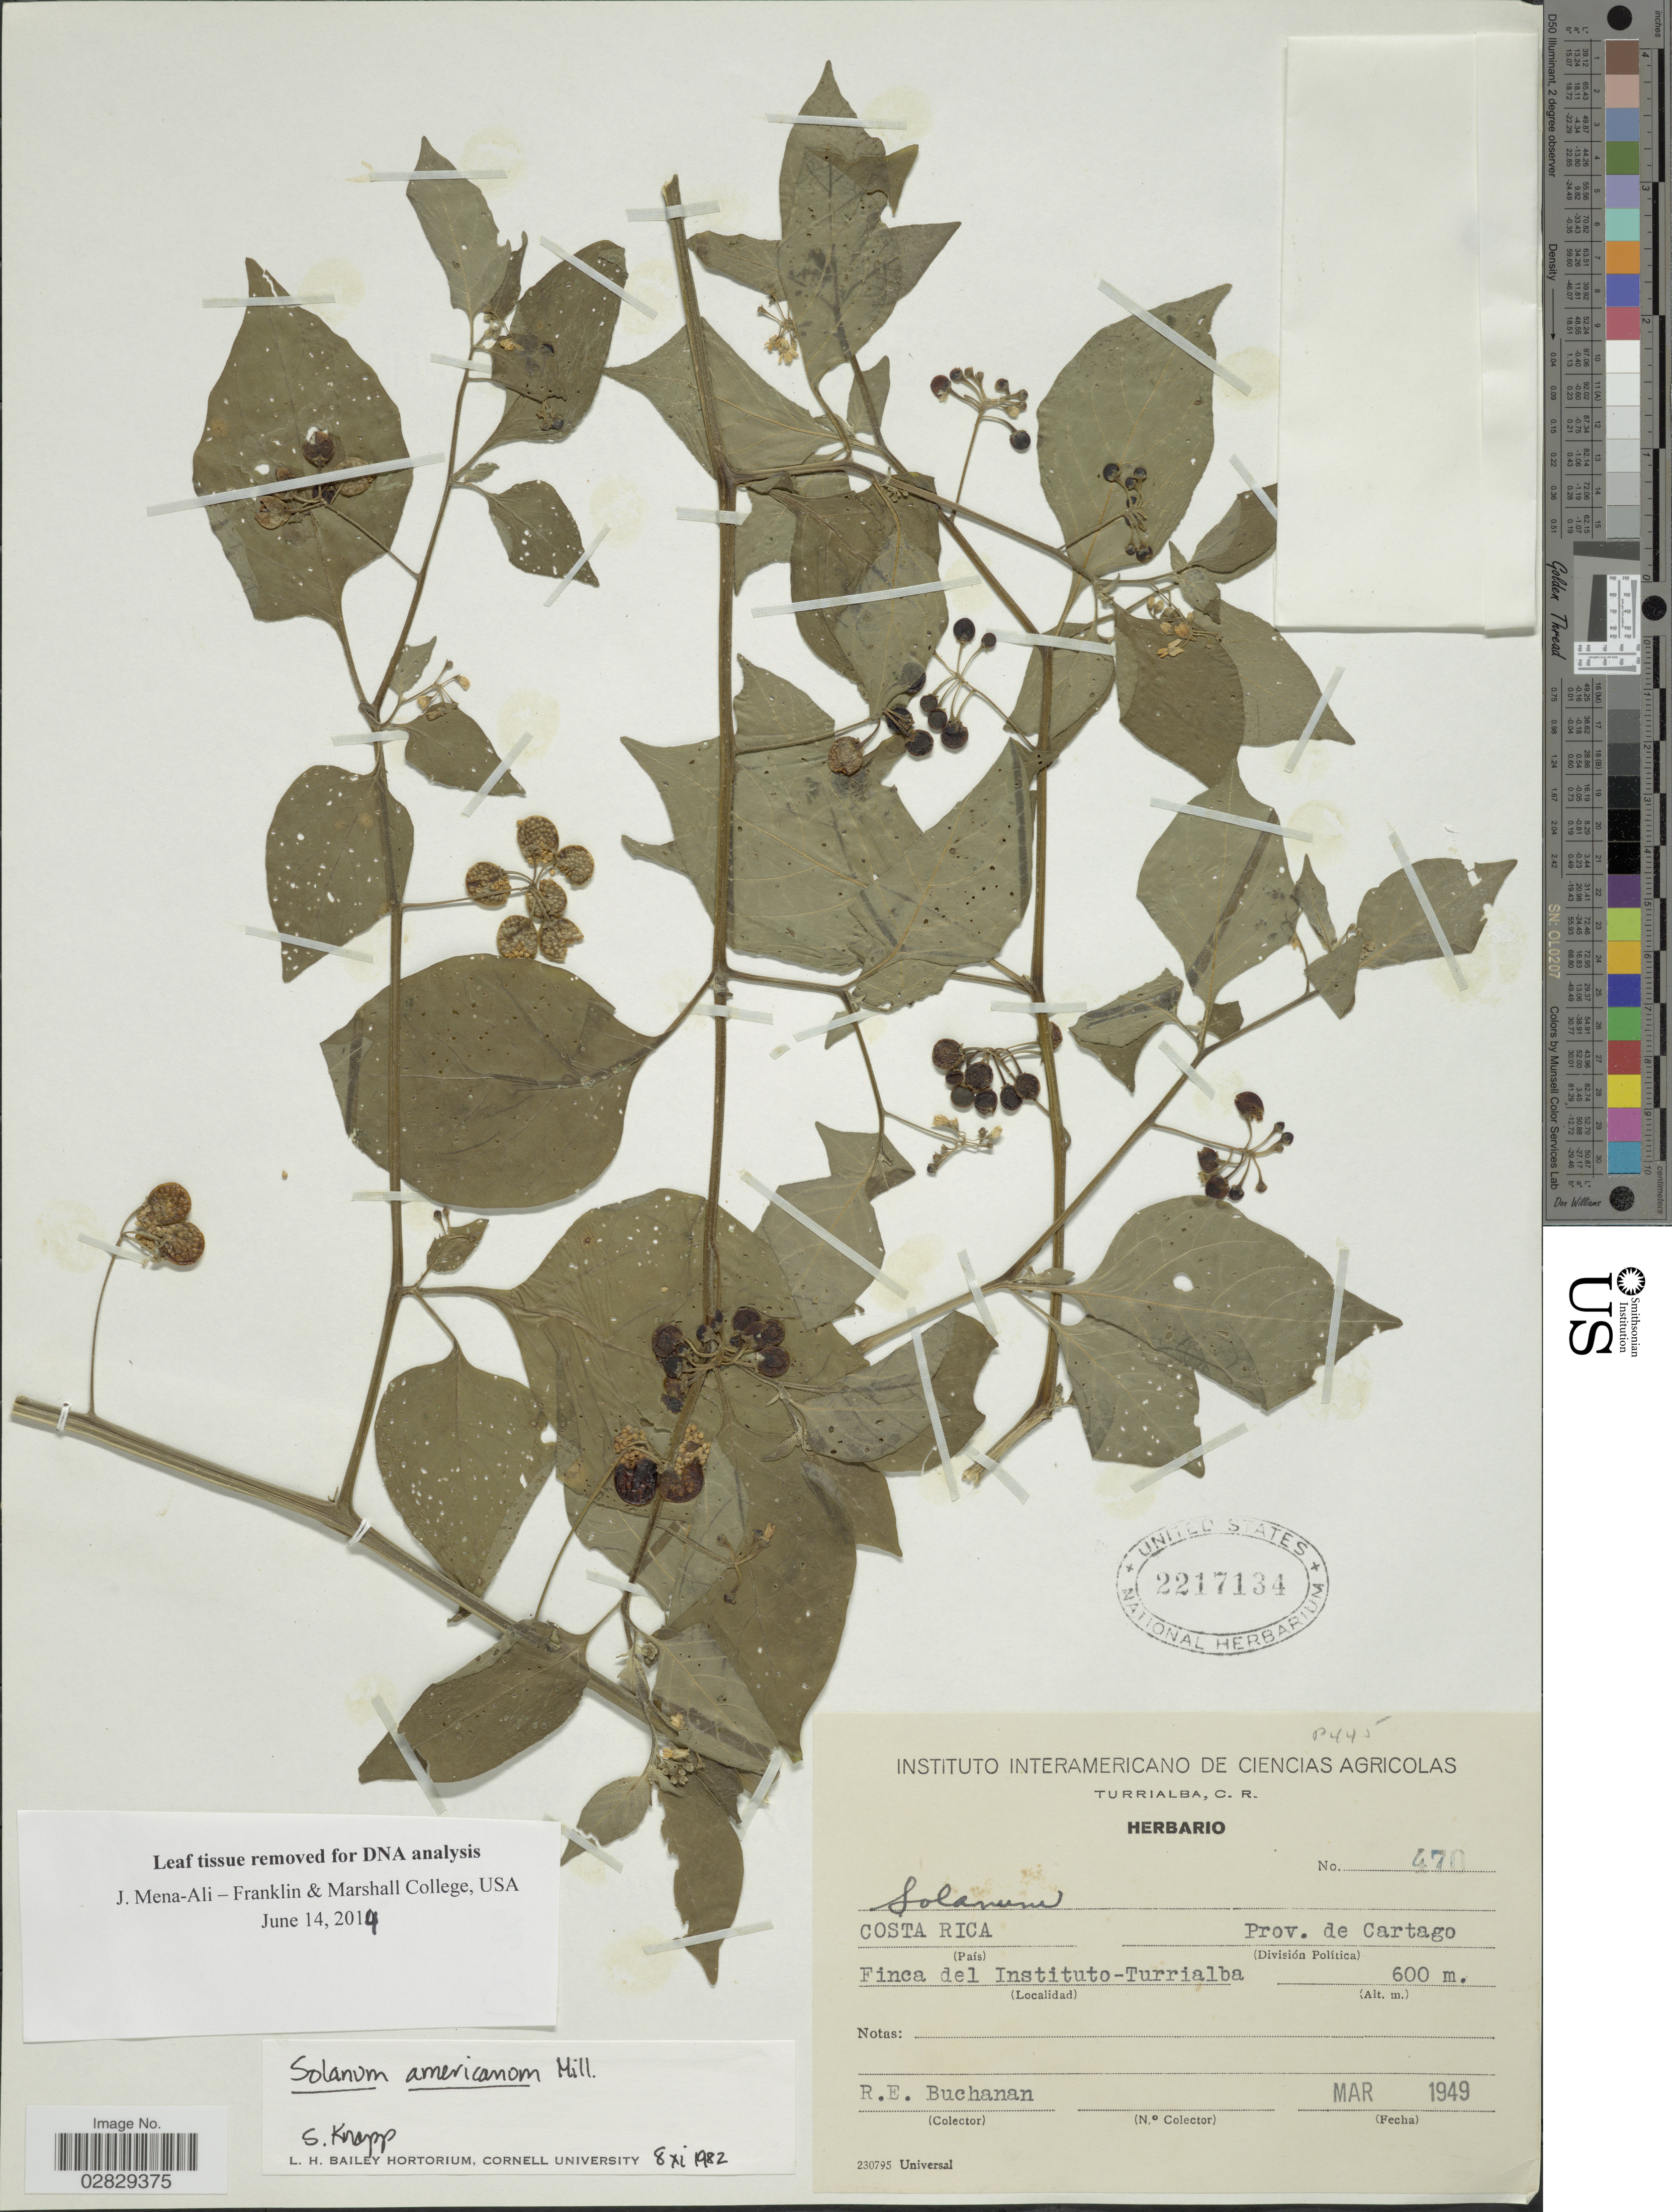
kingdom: Plantae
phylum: Tracheophyta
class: Magnoliopsida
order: Solanales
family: Solanaceae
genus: Solanum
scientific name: Solanum americanum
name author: Mill.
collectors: R. Buchanan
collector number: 470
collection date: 1949-03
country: Costa Rica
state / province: Cartago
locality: Finca del Instituto-Turrialba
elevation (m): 600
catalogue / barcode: US 2217134